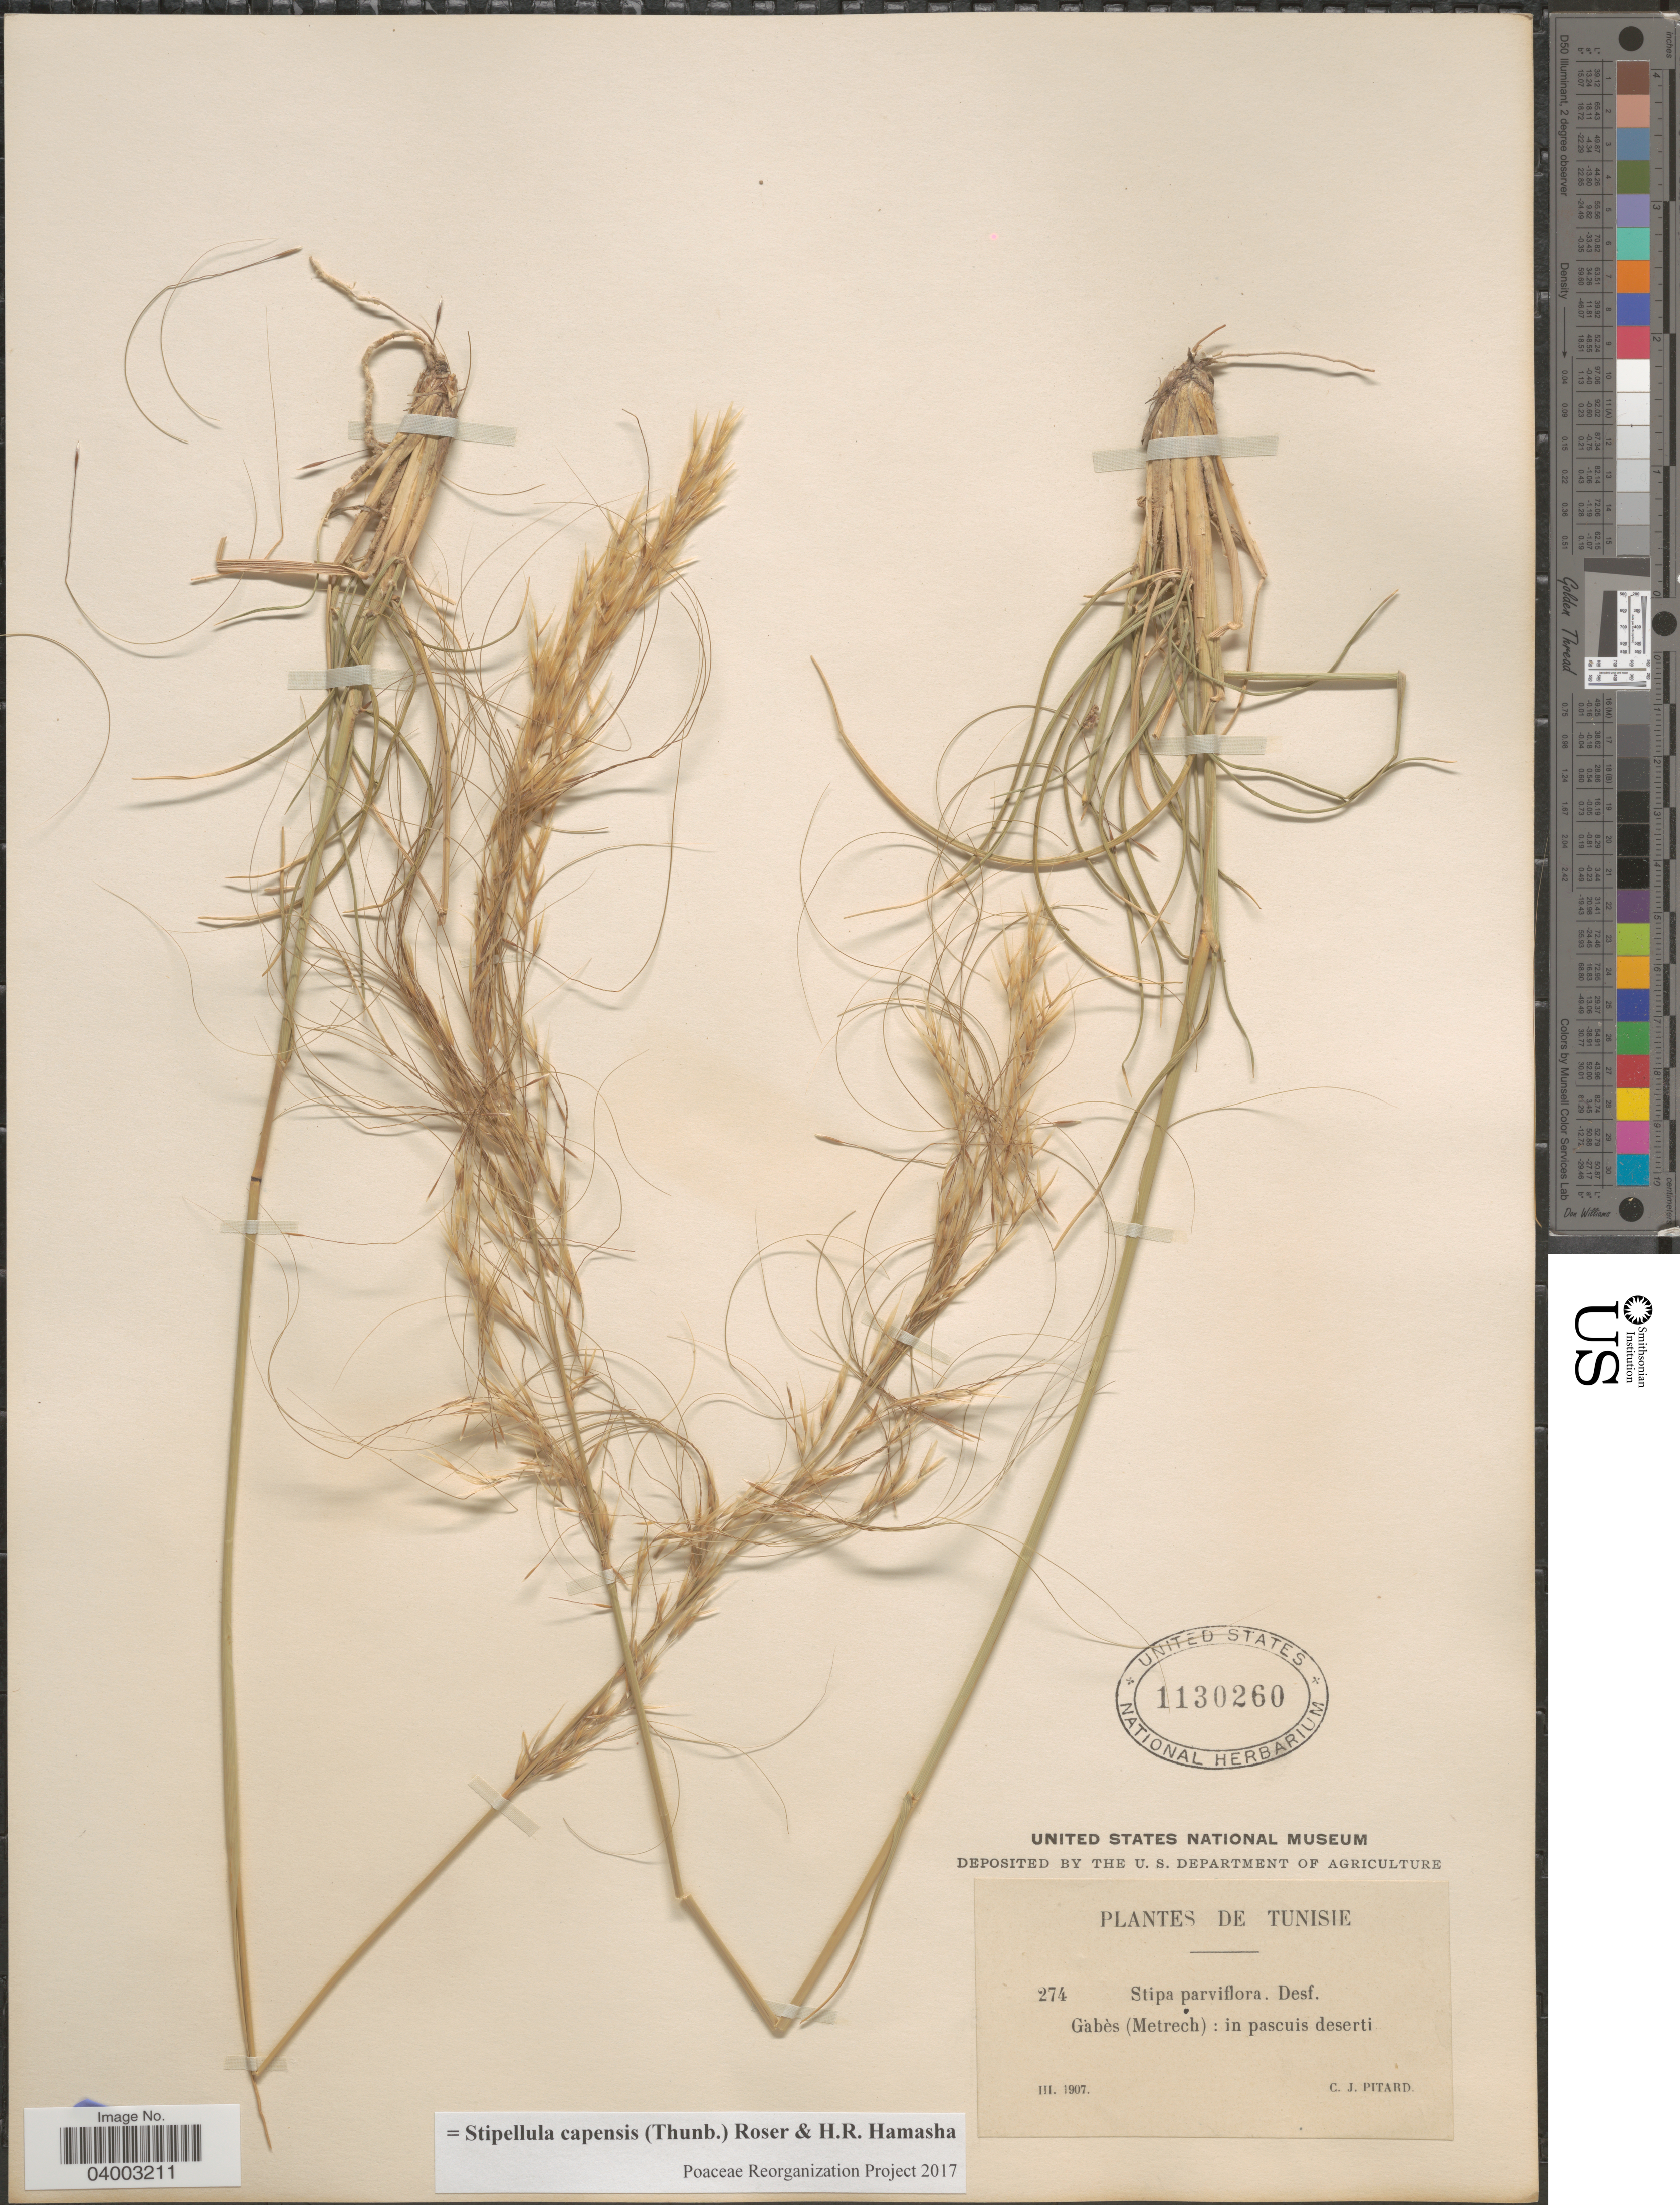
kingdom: Plantae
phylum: Tracheophyta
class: Liliopsida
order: Poales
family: Poaceae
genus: Stipellula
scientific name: Stipellula capensis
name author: (Thunb.) Röser & H. R. Hamasha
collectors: C. Pitard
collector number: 274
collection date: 1907-03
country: Tunisia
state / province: Gabès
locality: Gabés (Metrech): in pascuis deserti.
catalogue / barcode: US 1130260